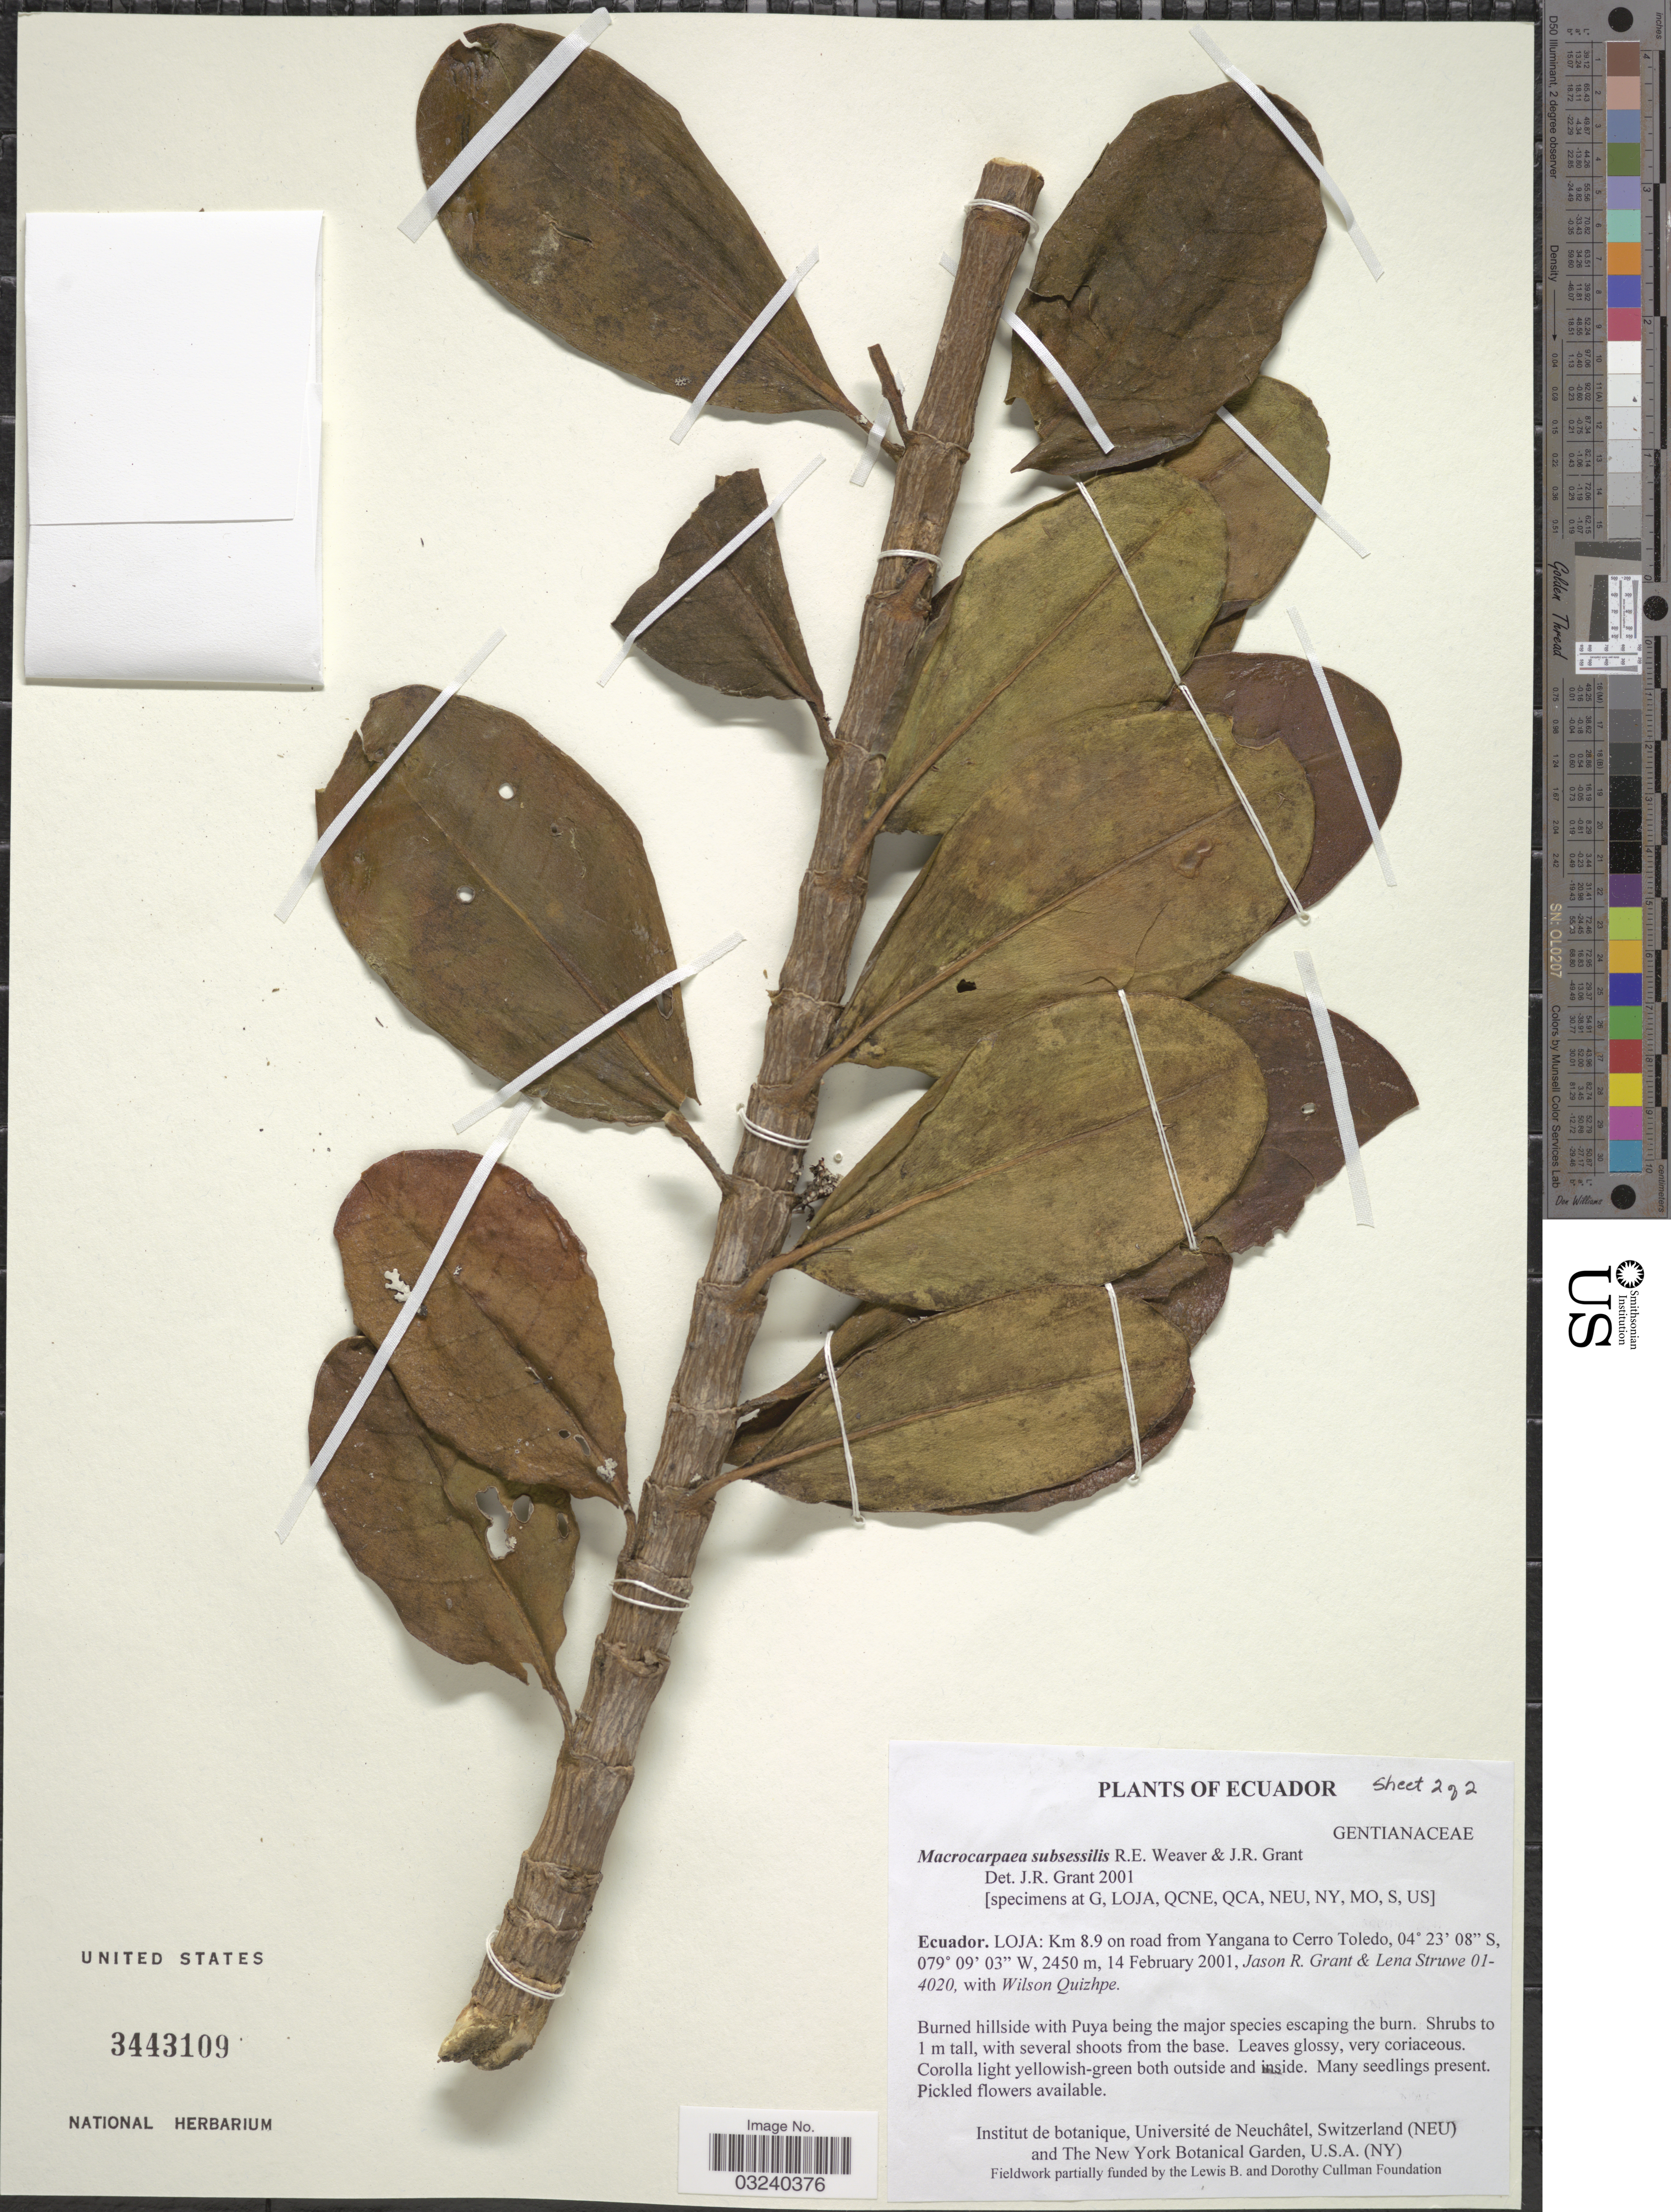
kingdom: Plantae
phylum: Tracheophyta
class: Magnoliopsida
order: Gentianales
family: Gentianaceae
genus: Macrocarpaea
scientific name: Macrocarpaea subsessilis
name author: Weaver & J.R. Grant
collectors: J. R. Grant, L. Struwe & W. Quizhpe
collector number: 01-4020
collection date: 2001-02-14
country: Ecuador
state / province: Loja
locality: Km 8.9 on road from Yangana-Cerro Toledo.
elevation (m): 2450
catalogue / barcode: US 3443109